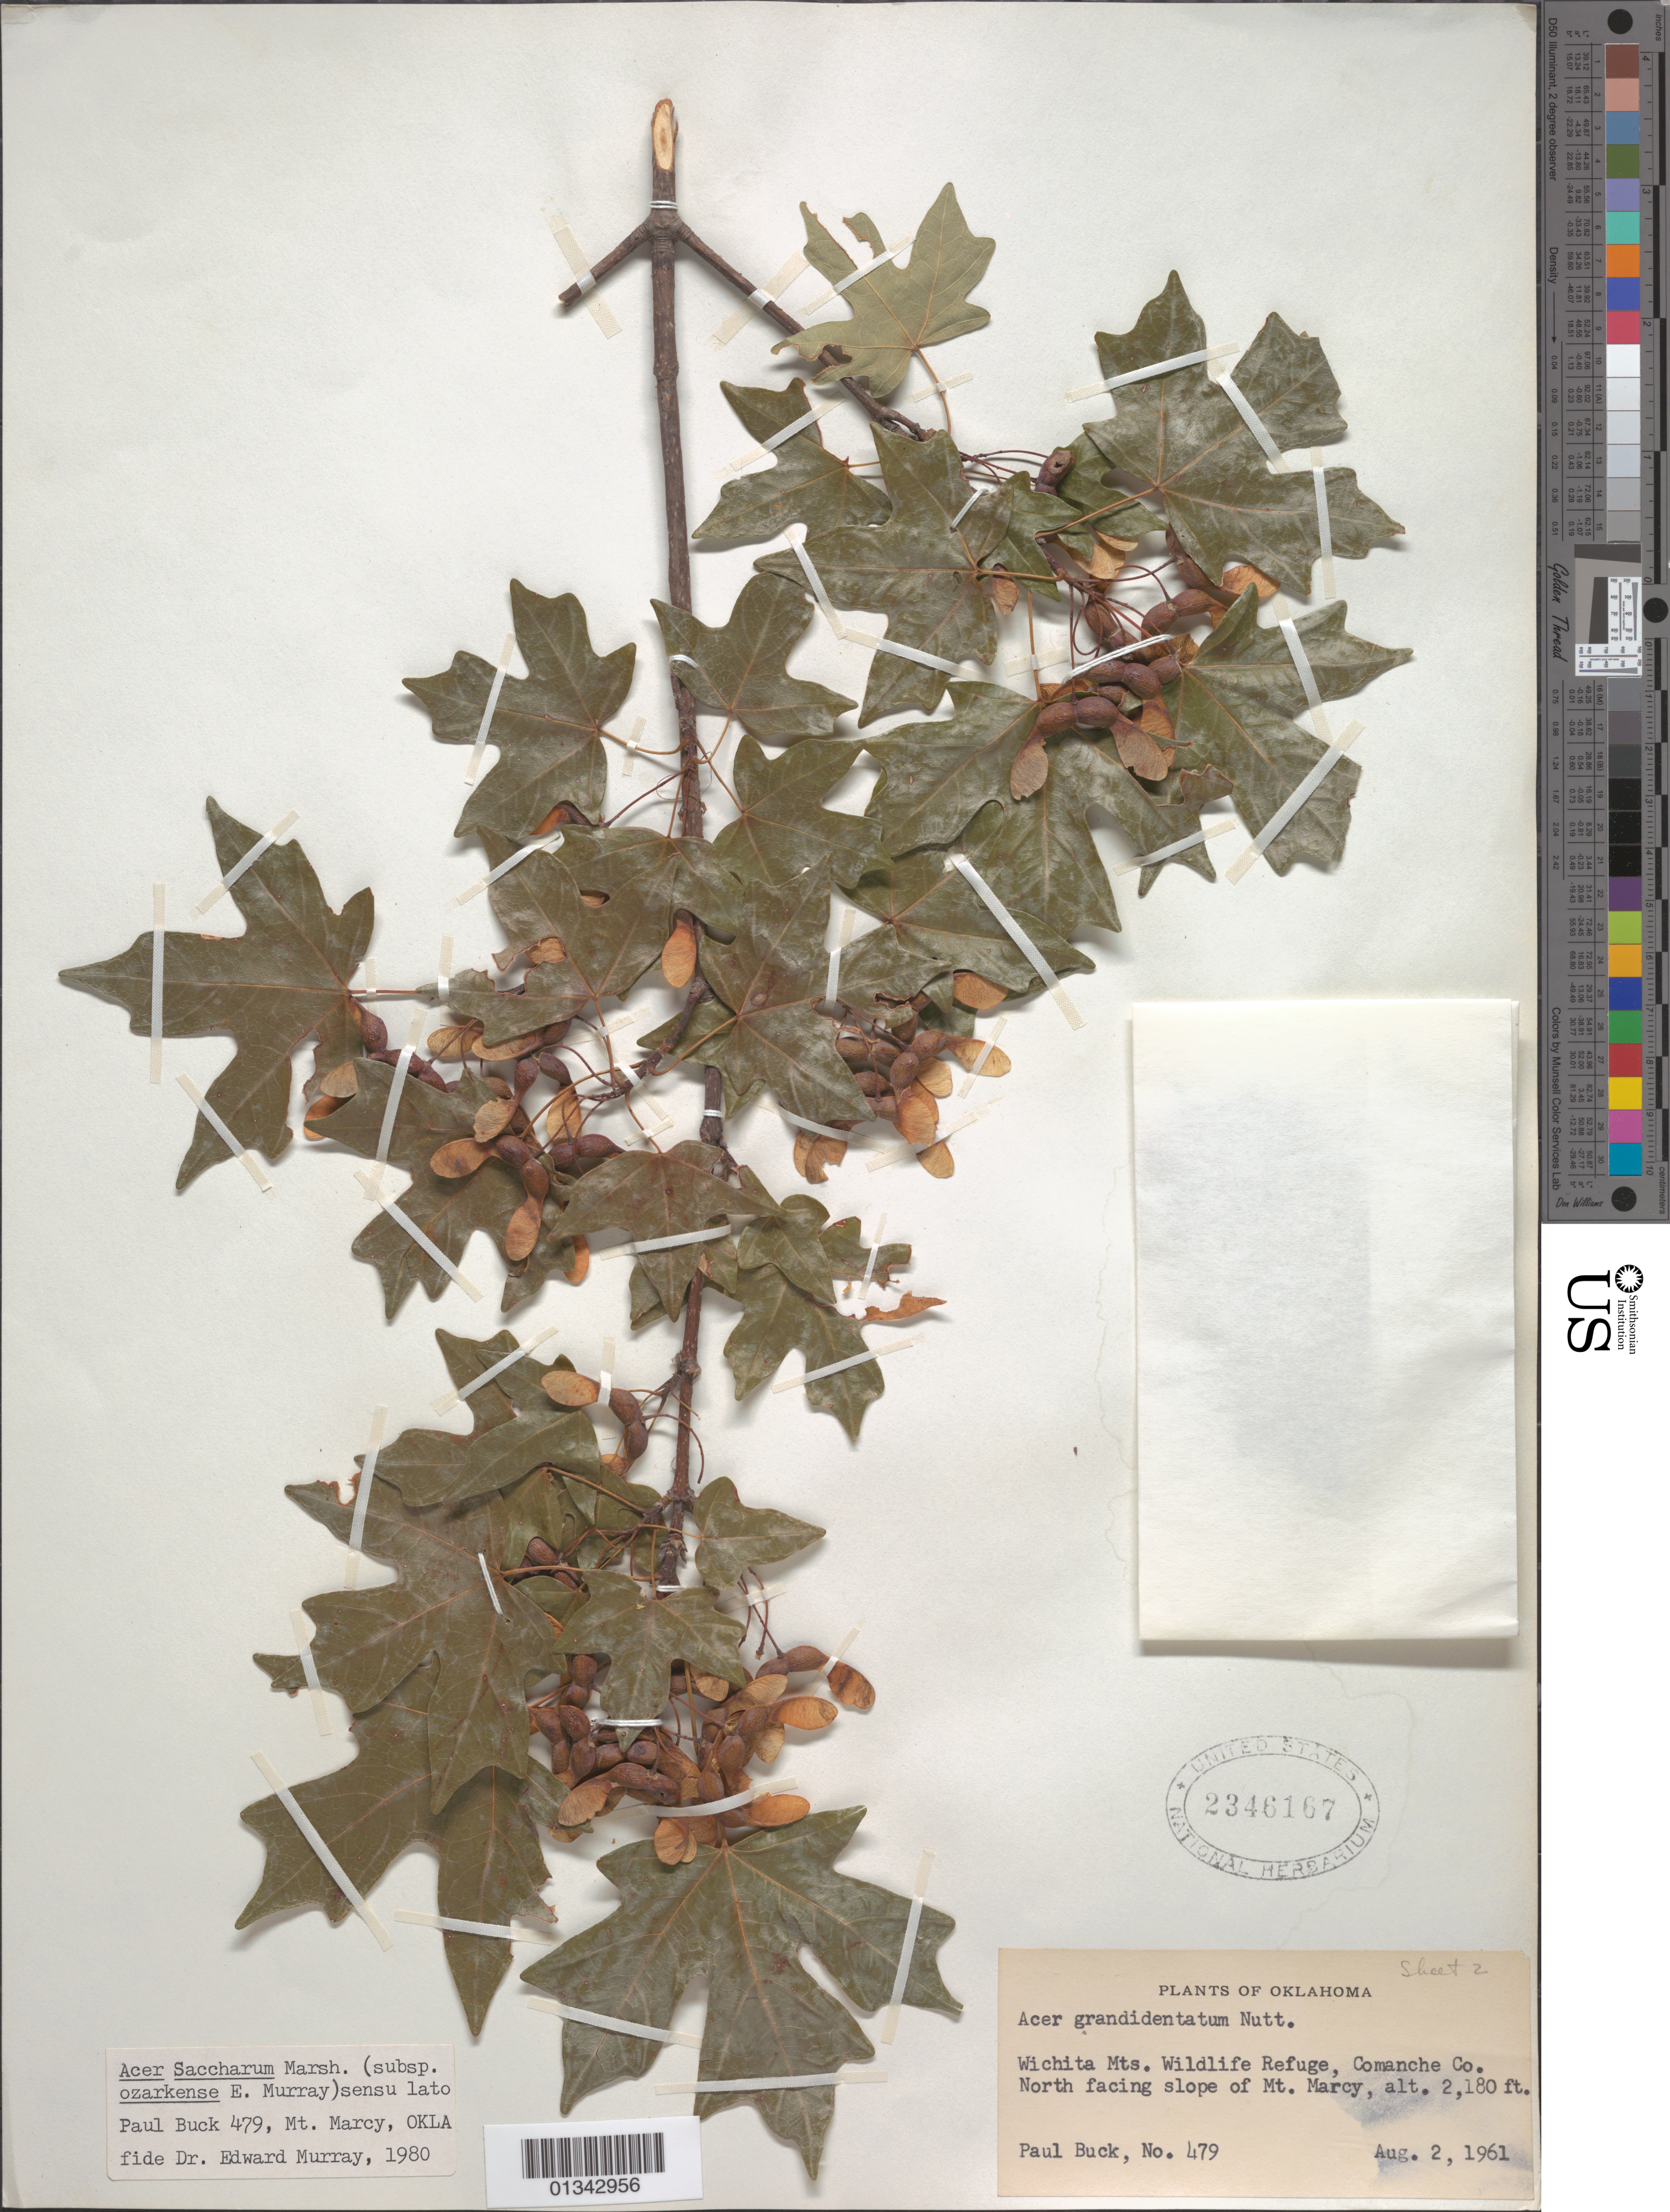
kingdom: Plantae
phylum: Tracheophyta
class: Magnoliopsida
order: Sapindales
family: Sapindaceae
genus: Acer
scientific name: Acer saccharum subsp. ozarkense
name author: A.E. Murray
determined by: Murray, Edward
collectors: P. Buck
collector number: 479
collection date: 1961-08-02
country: United States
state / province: Oklahoma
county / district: Comanche County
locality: Comanche County, Wichita Mountains Wildlife Refuge, N facing slope of Mount Marcy.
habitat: N facing slope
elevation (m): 664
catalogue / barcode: US 2346167